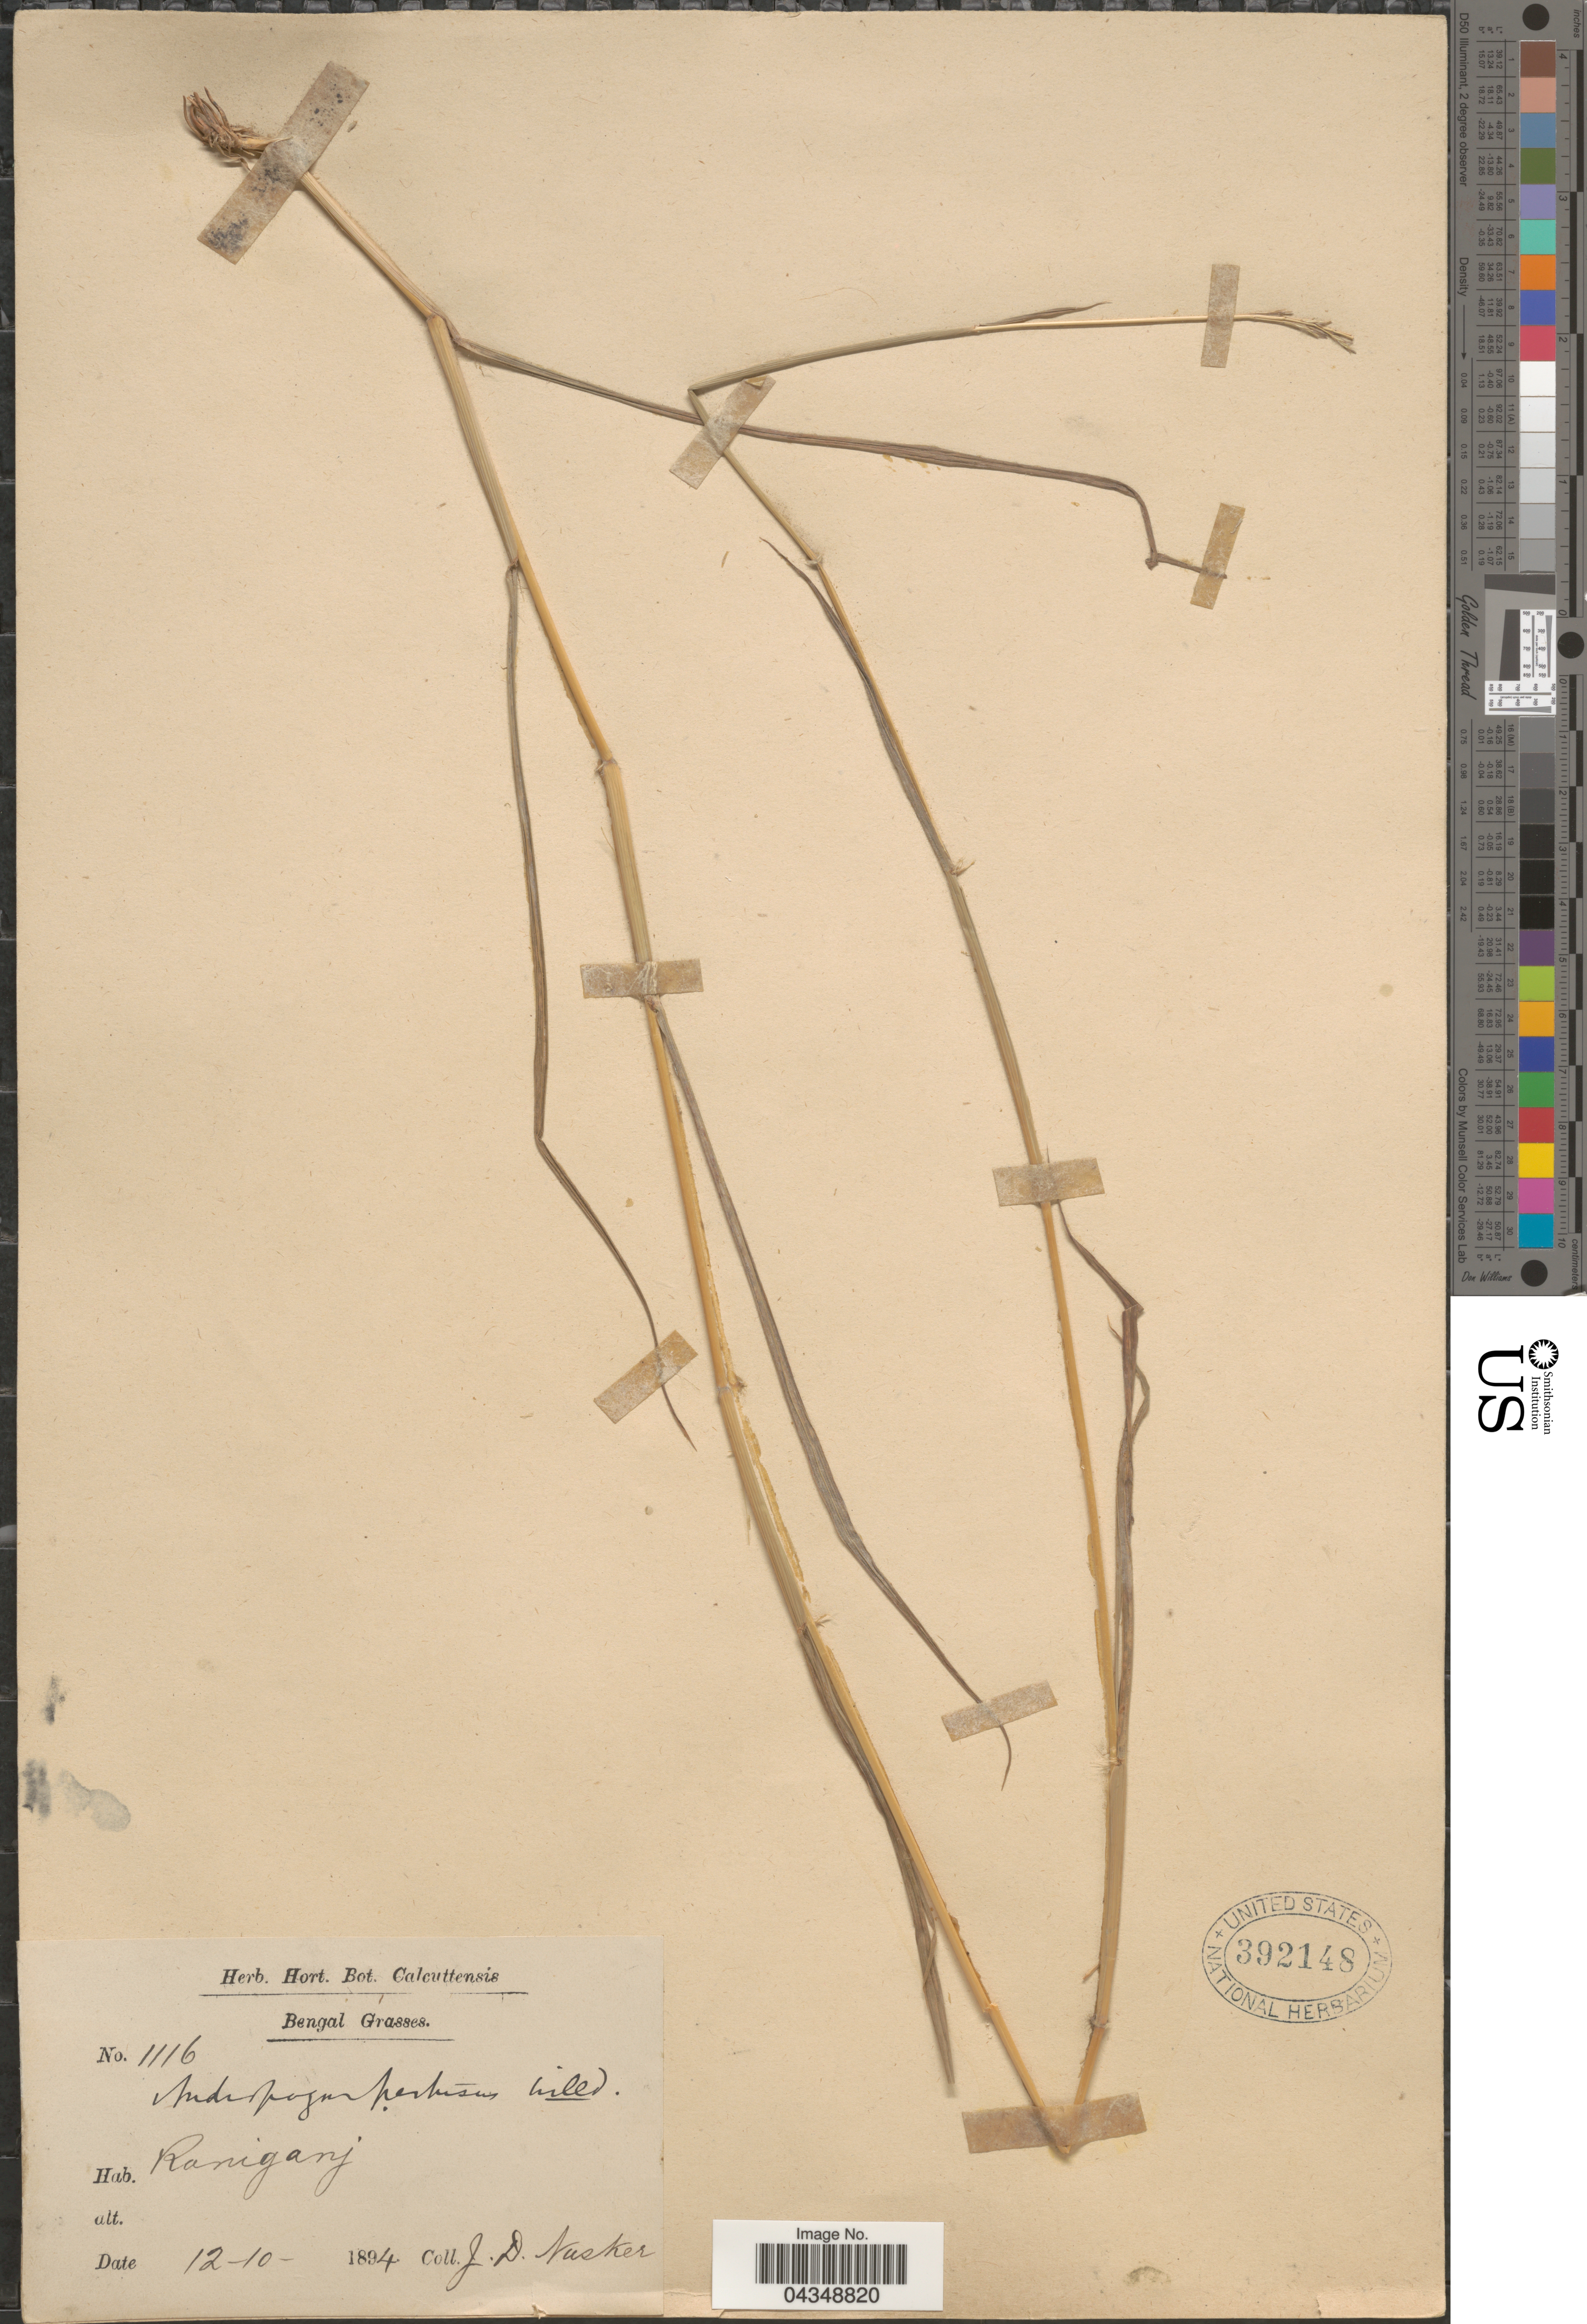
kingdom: Plantae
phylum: Tracheophyta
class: Liliopsida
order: Poales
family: Poaceae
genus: Bothriochloa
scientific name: Bothriochloa pertusa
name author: (L.) A. Camus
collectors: J. D. Nusker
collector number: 1116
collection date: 1894-10-12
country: India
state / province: West Bengal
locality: Bengal. Raniganj.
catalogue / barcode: US 392148